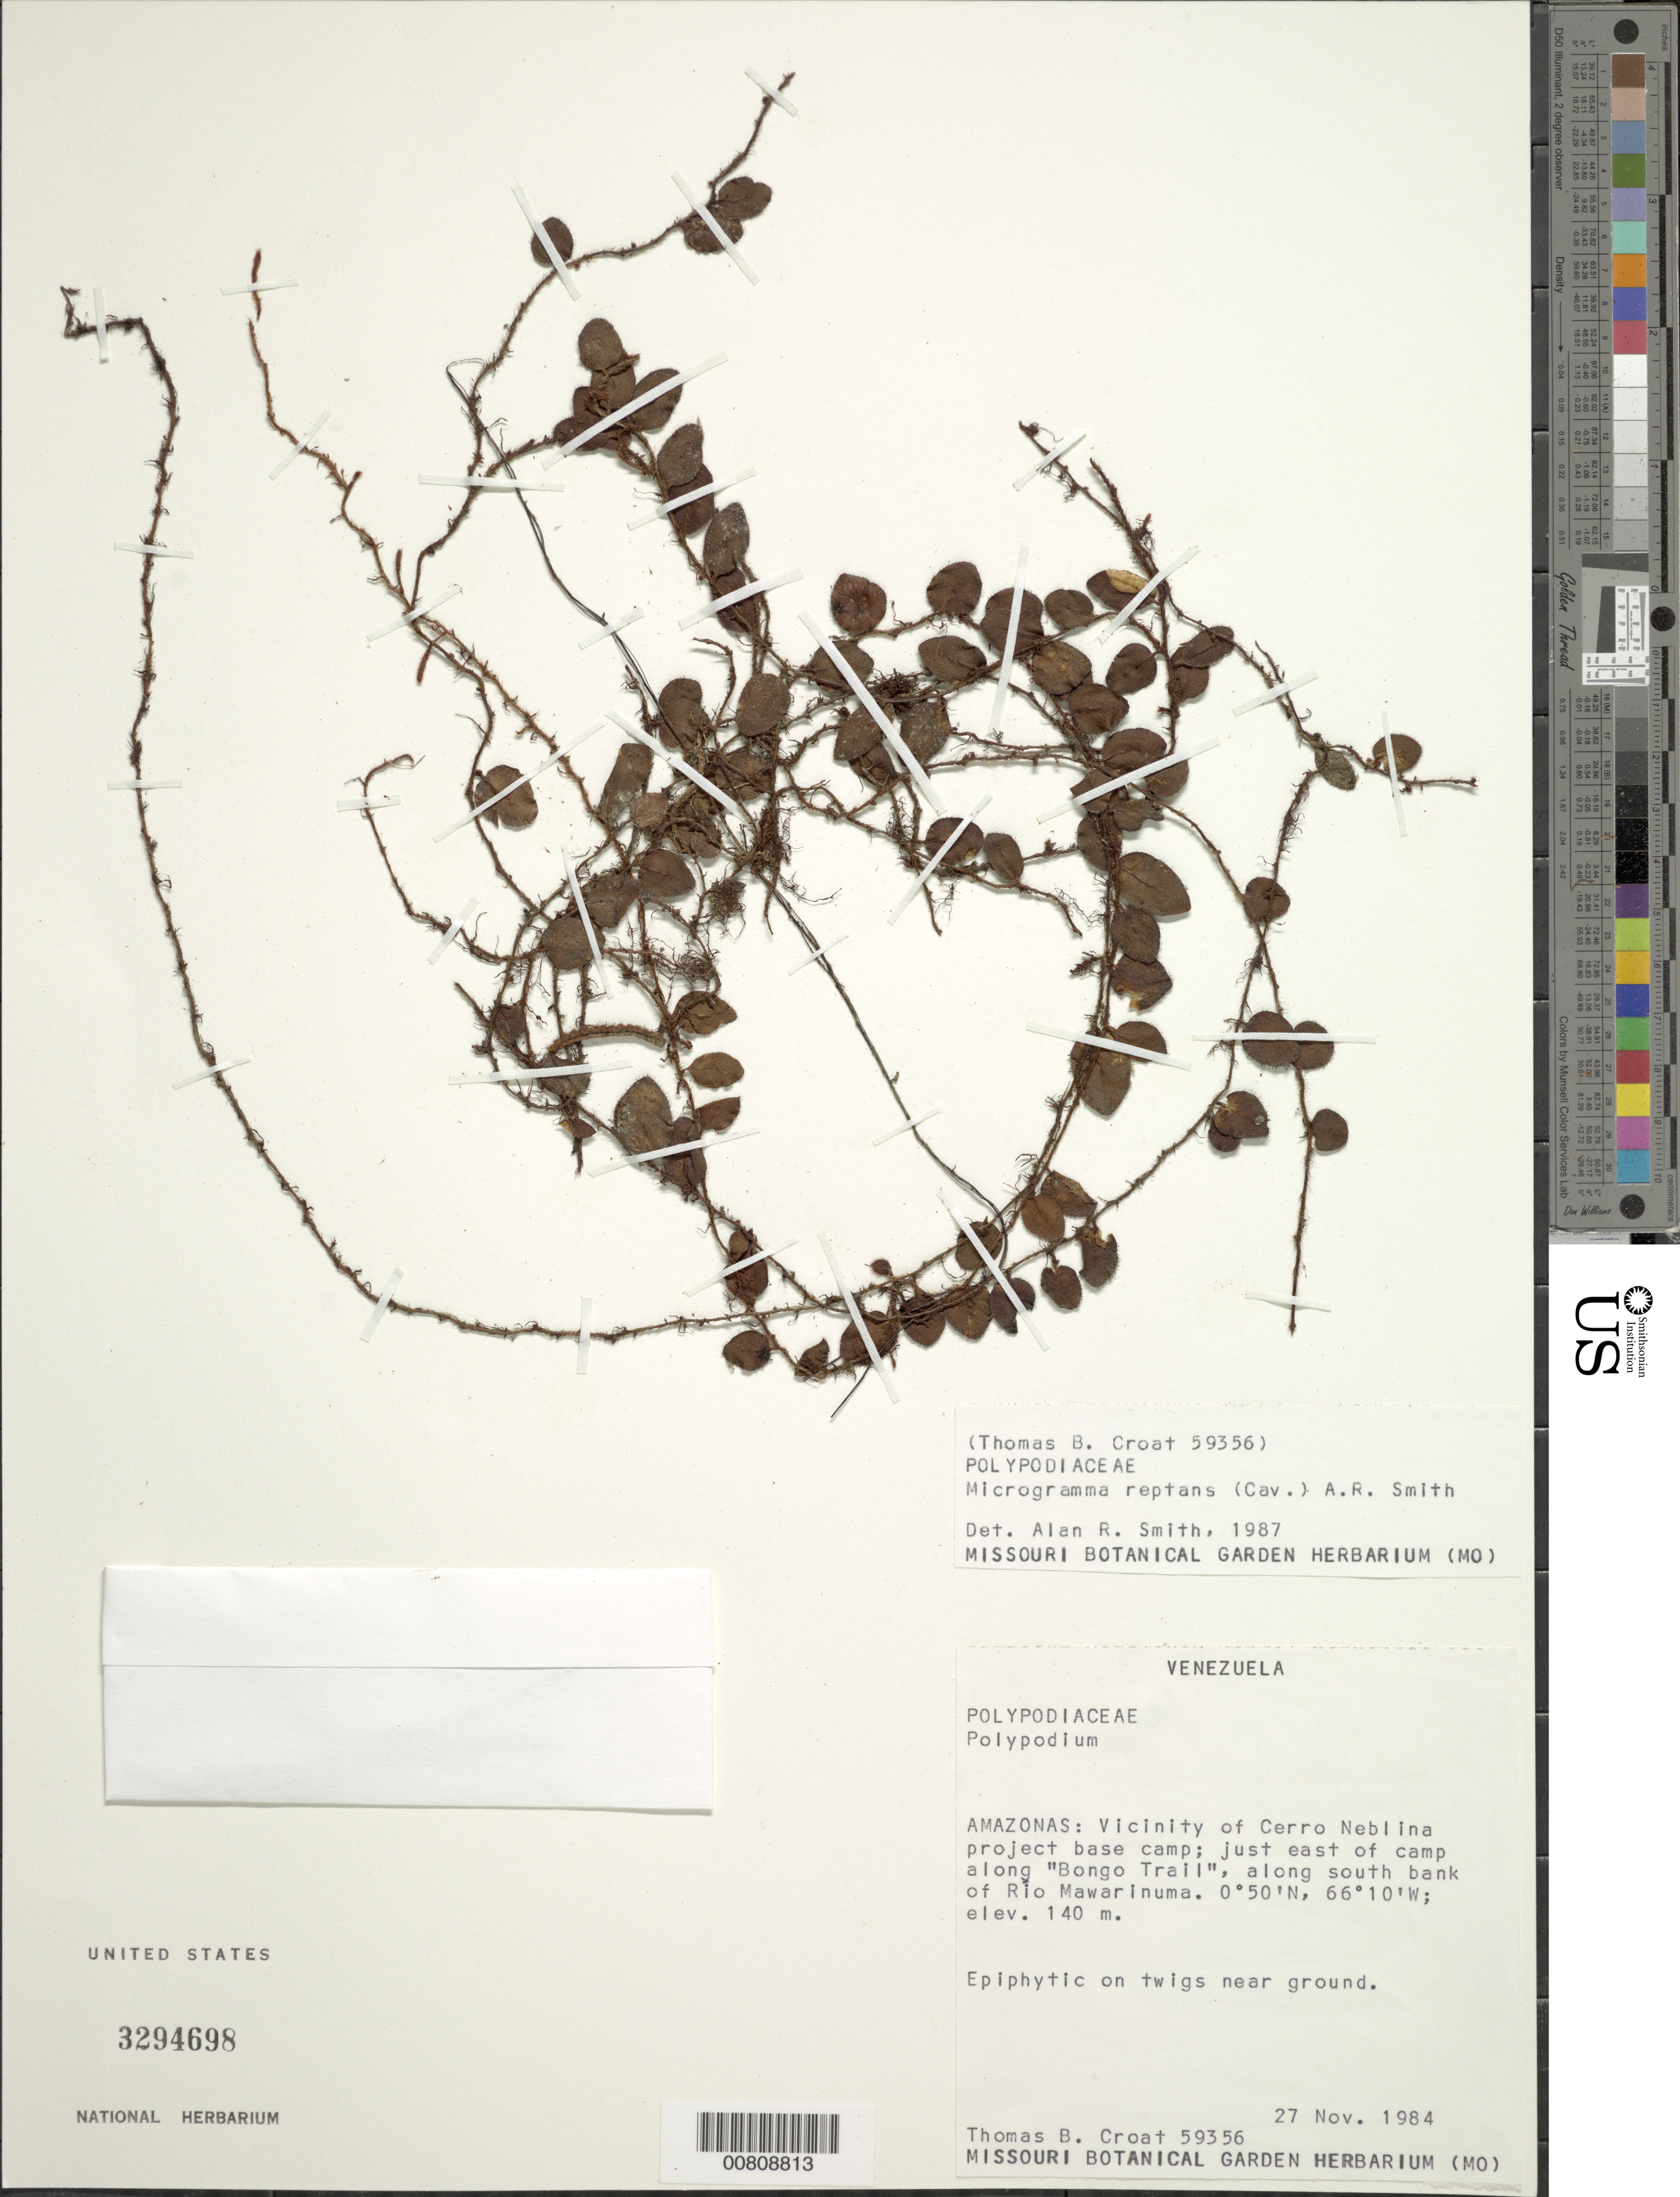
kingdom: Plantae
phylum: Tracheophyta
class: Polypodiopsida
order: Polypodiales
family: Polypodiaceae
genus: Microgramma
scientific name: Microgramma reptans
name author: (Cav.) A.R. Sm.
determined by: Smith, Alan R., (UC)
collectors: T. B. Croat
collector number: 59356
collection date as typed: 27-Nov-84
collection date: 1984-11-27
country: Venezuela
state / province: Amazonas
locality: Cerro Neblina base camp, E of camp on "Bongo Trail", S bank of Río Mawarinuma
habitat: On twigs near ground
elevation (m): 140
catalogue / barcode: US 3294698